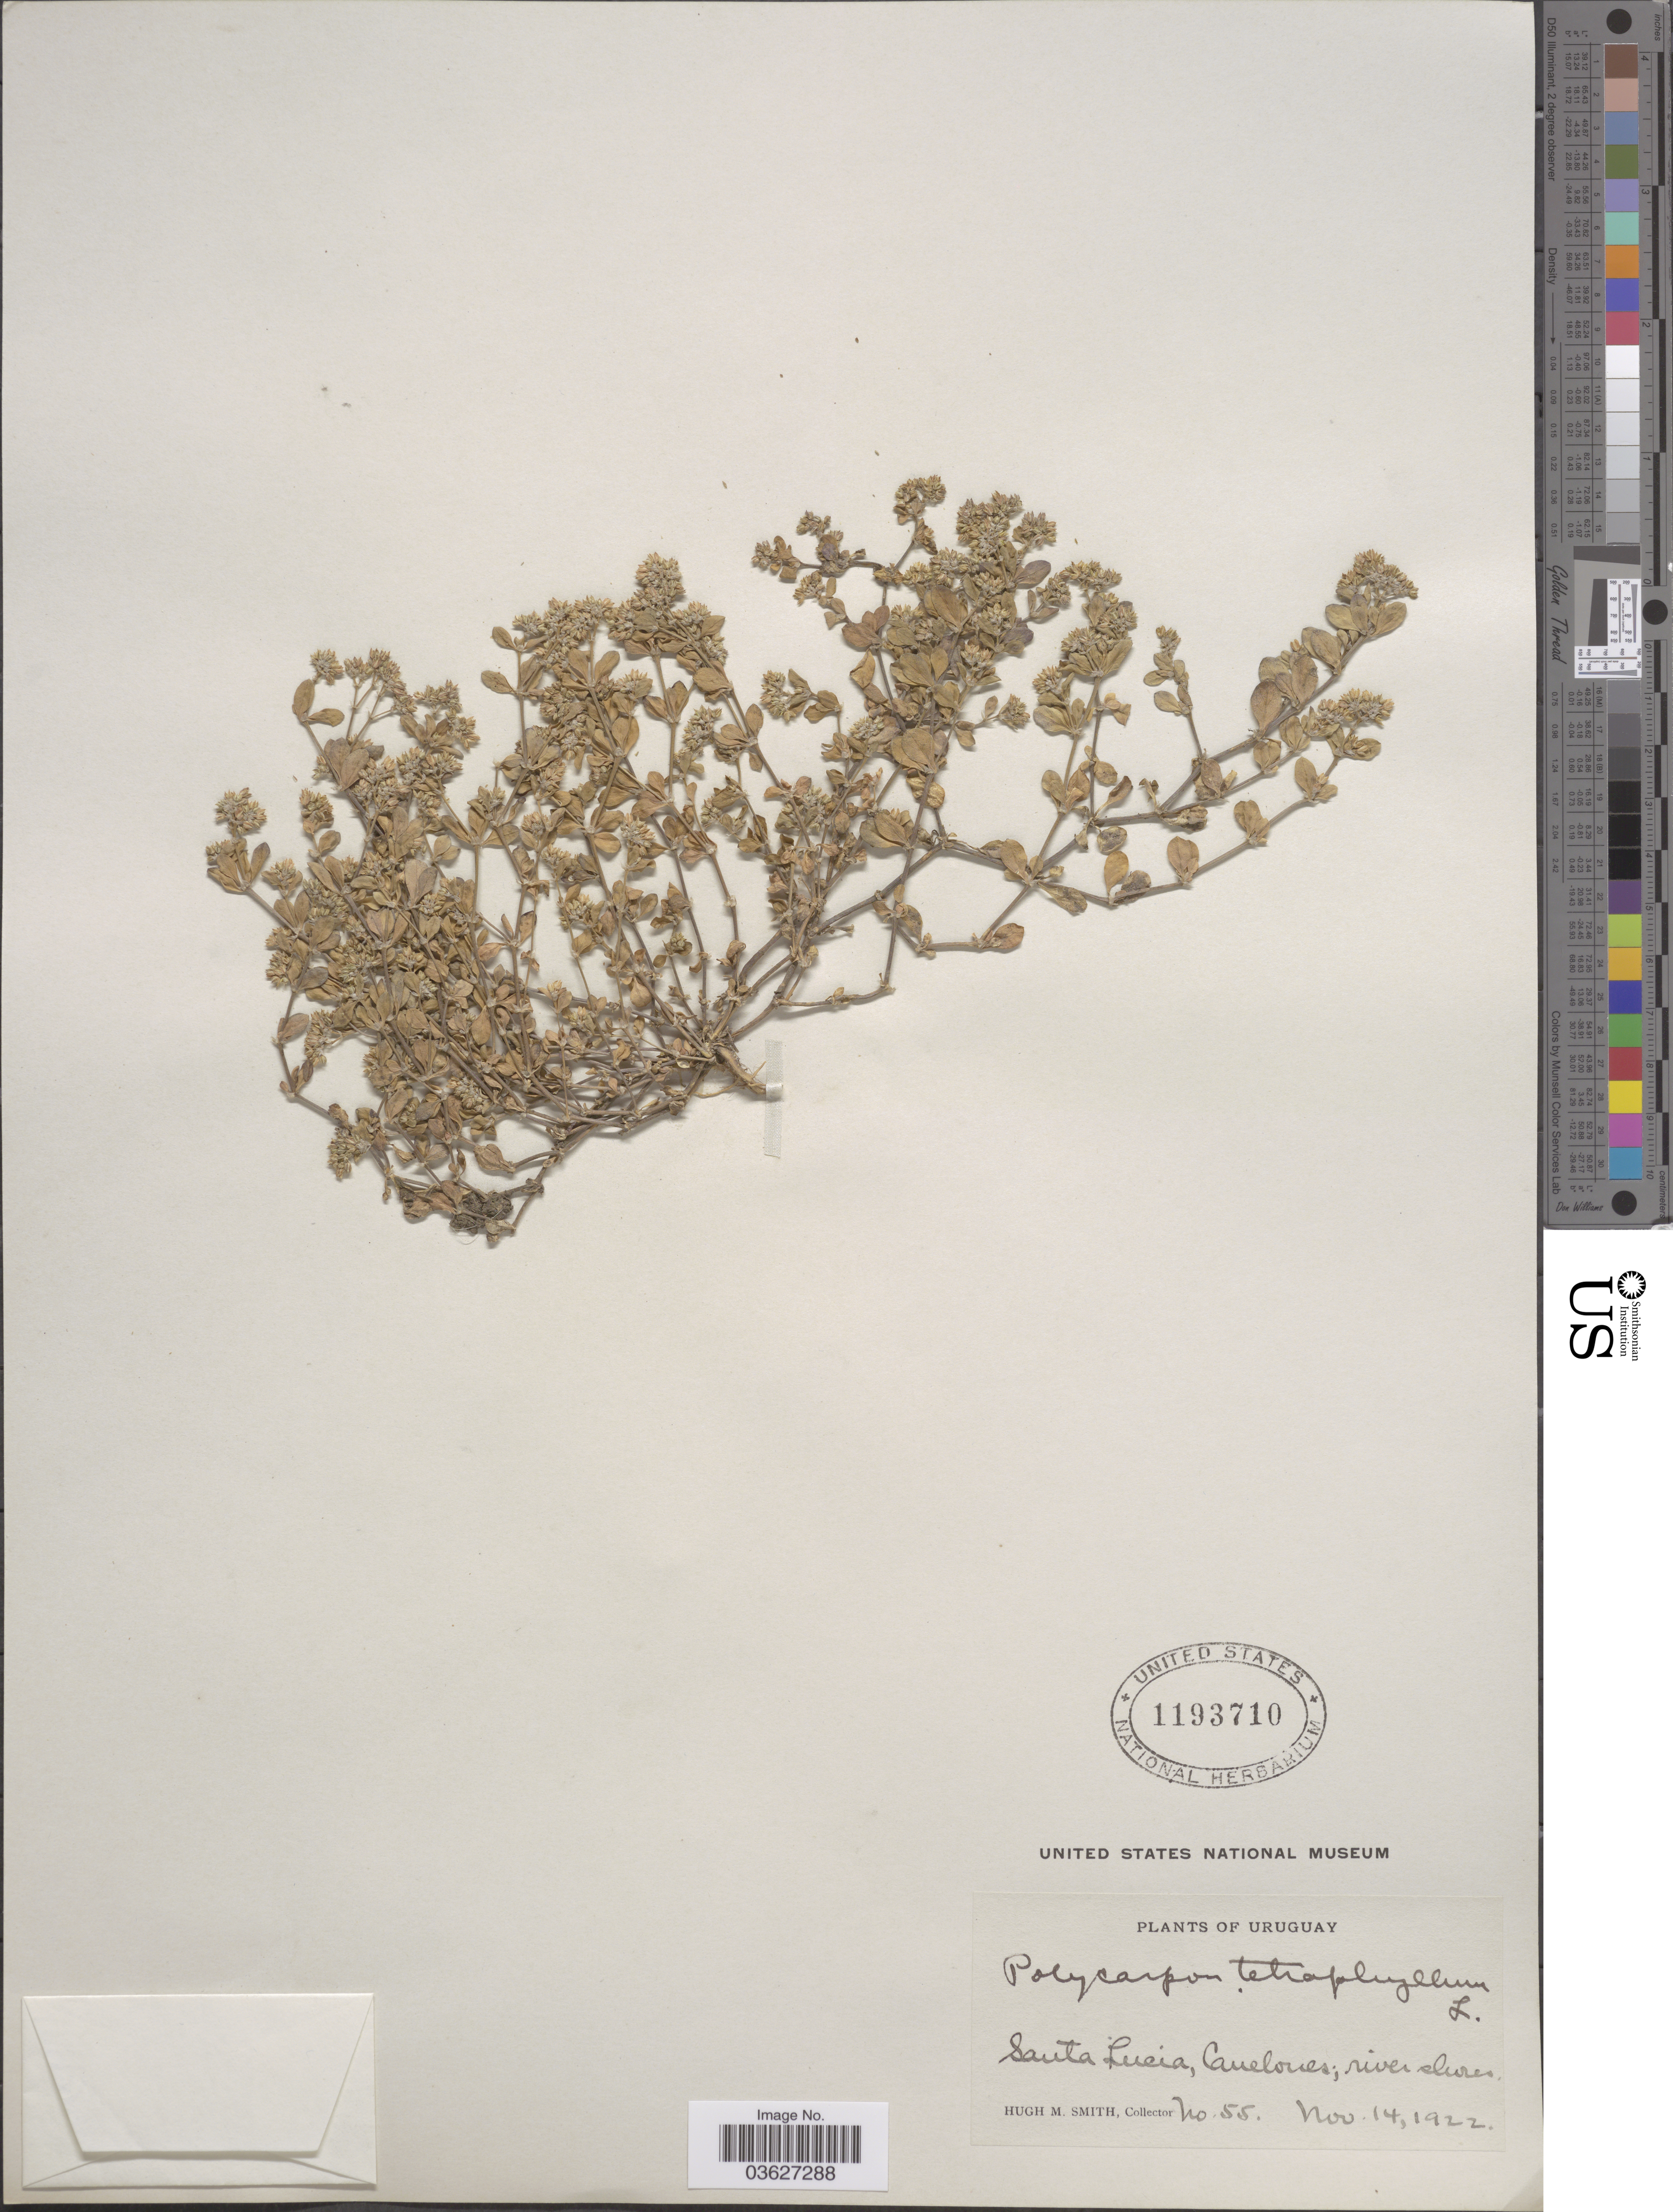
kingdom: Plantae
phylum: Tracheophyta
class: Magnoliopsida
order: Caryophyllales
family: Caryophyllaceae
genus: Polycarpon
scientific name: Polycarpon tetraphyllum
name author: (L.) L.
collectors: H. M. Smith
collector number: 55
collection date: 1922-11-14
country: Uruguay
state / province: Canelones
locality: Santa Lucia.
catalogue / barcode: US 1193710